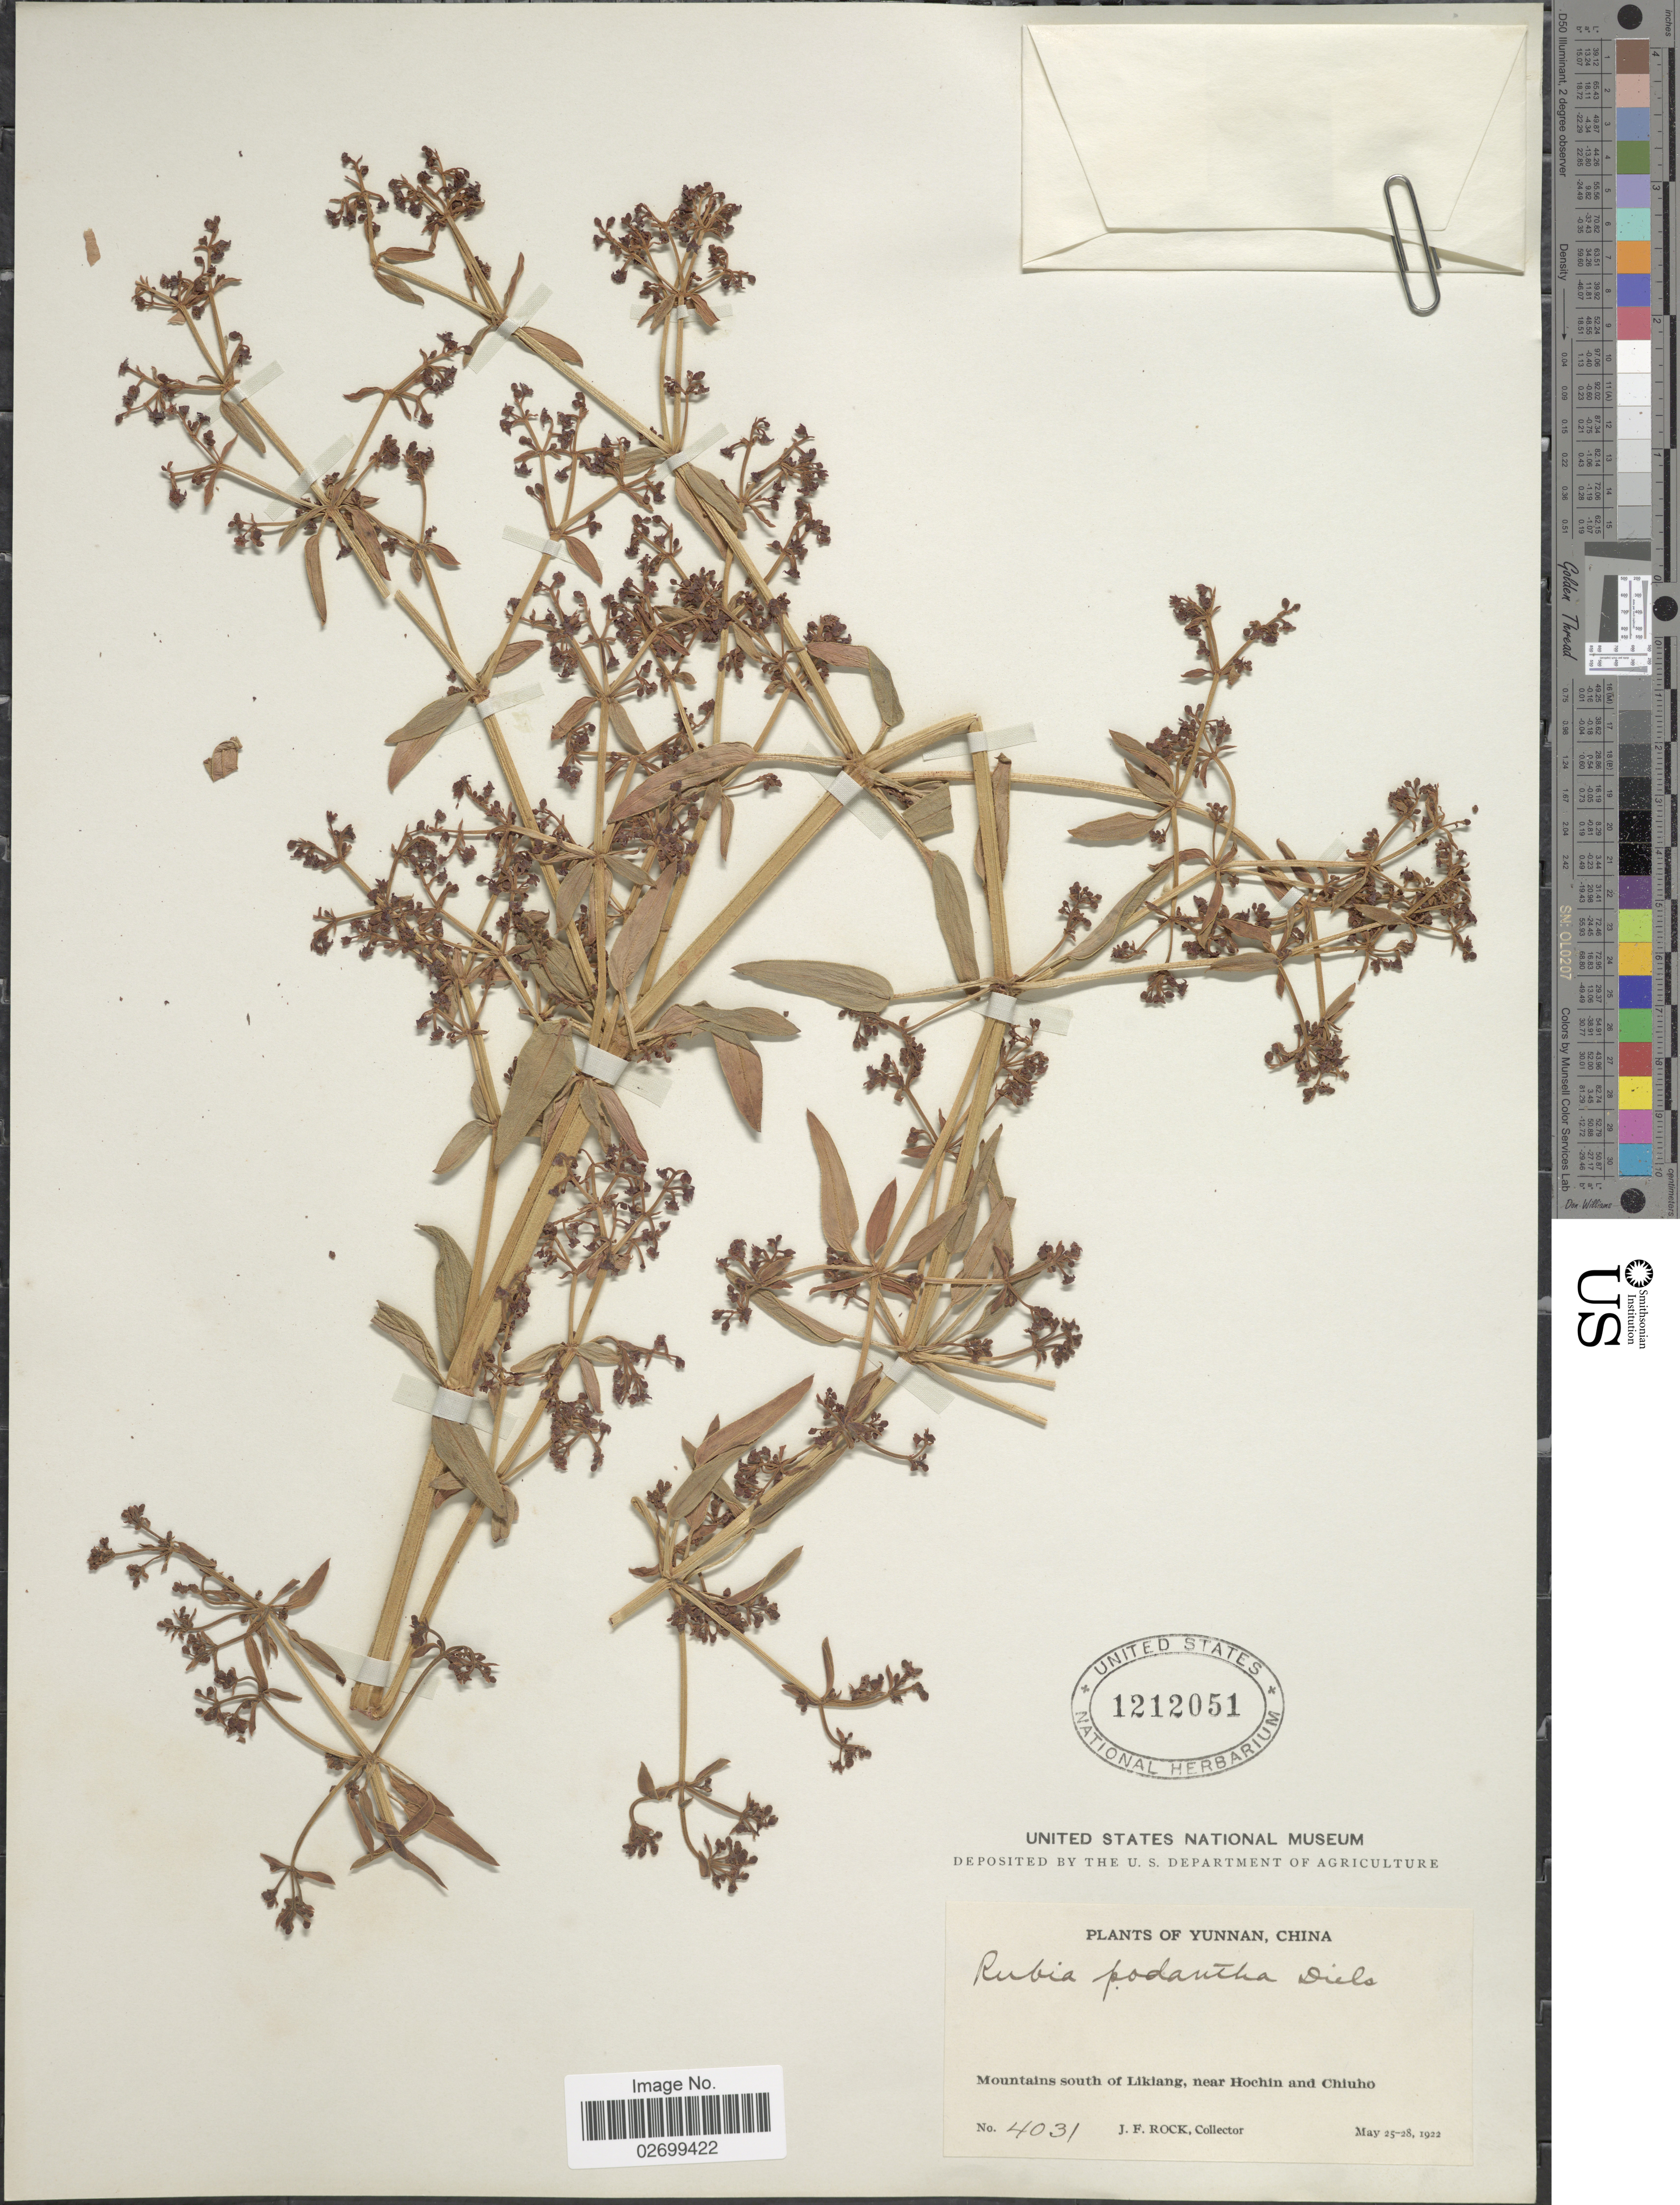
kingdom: Plantae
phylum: Tracheophyta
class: Magnoliopsida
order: Gentianales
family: Rubiaceae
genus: Rubia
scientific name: Rubia podantha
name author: Diels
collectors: J. F. Rock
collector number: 4031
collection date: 1922-05-25/1922-05-28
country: China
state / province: Yunnan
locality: Mountains south of Likiang, near Hochin and Chiuho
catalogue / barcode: US 1212051